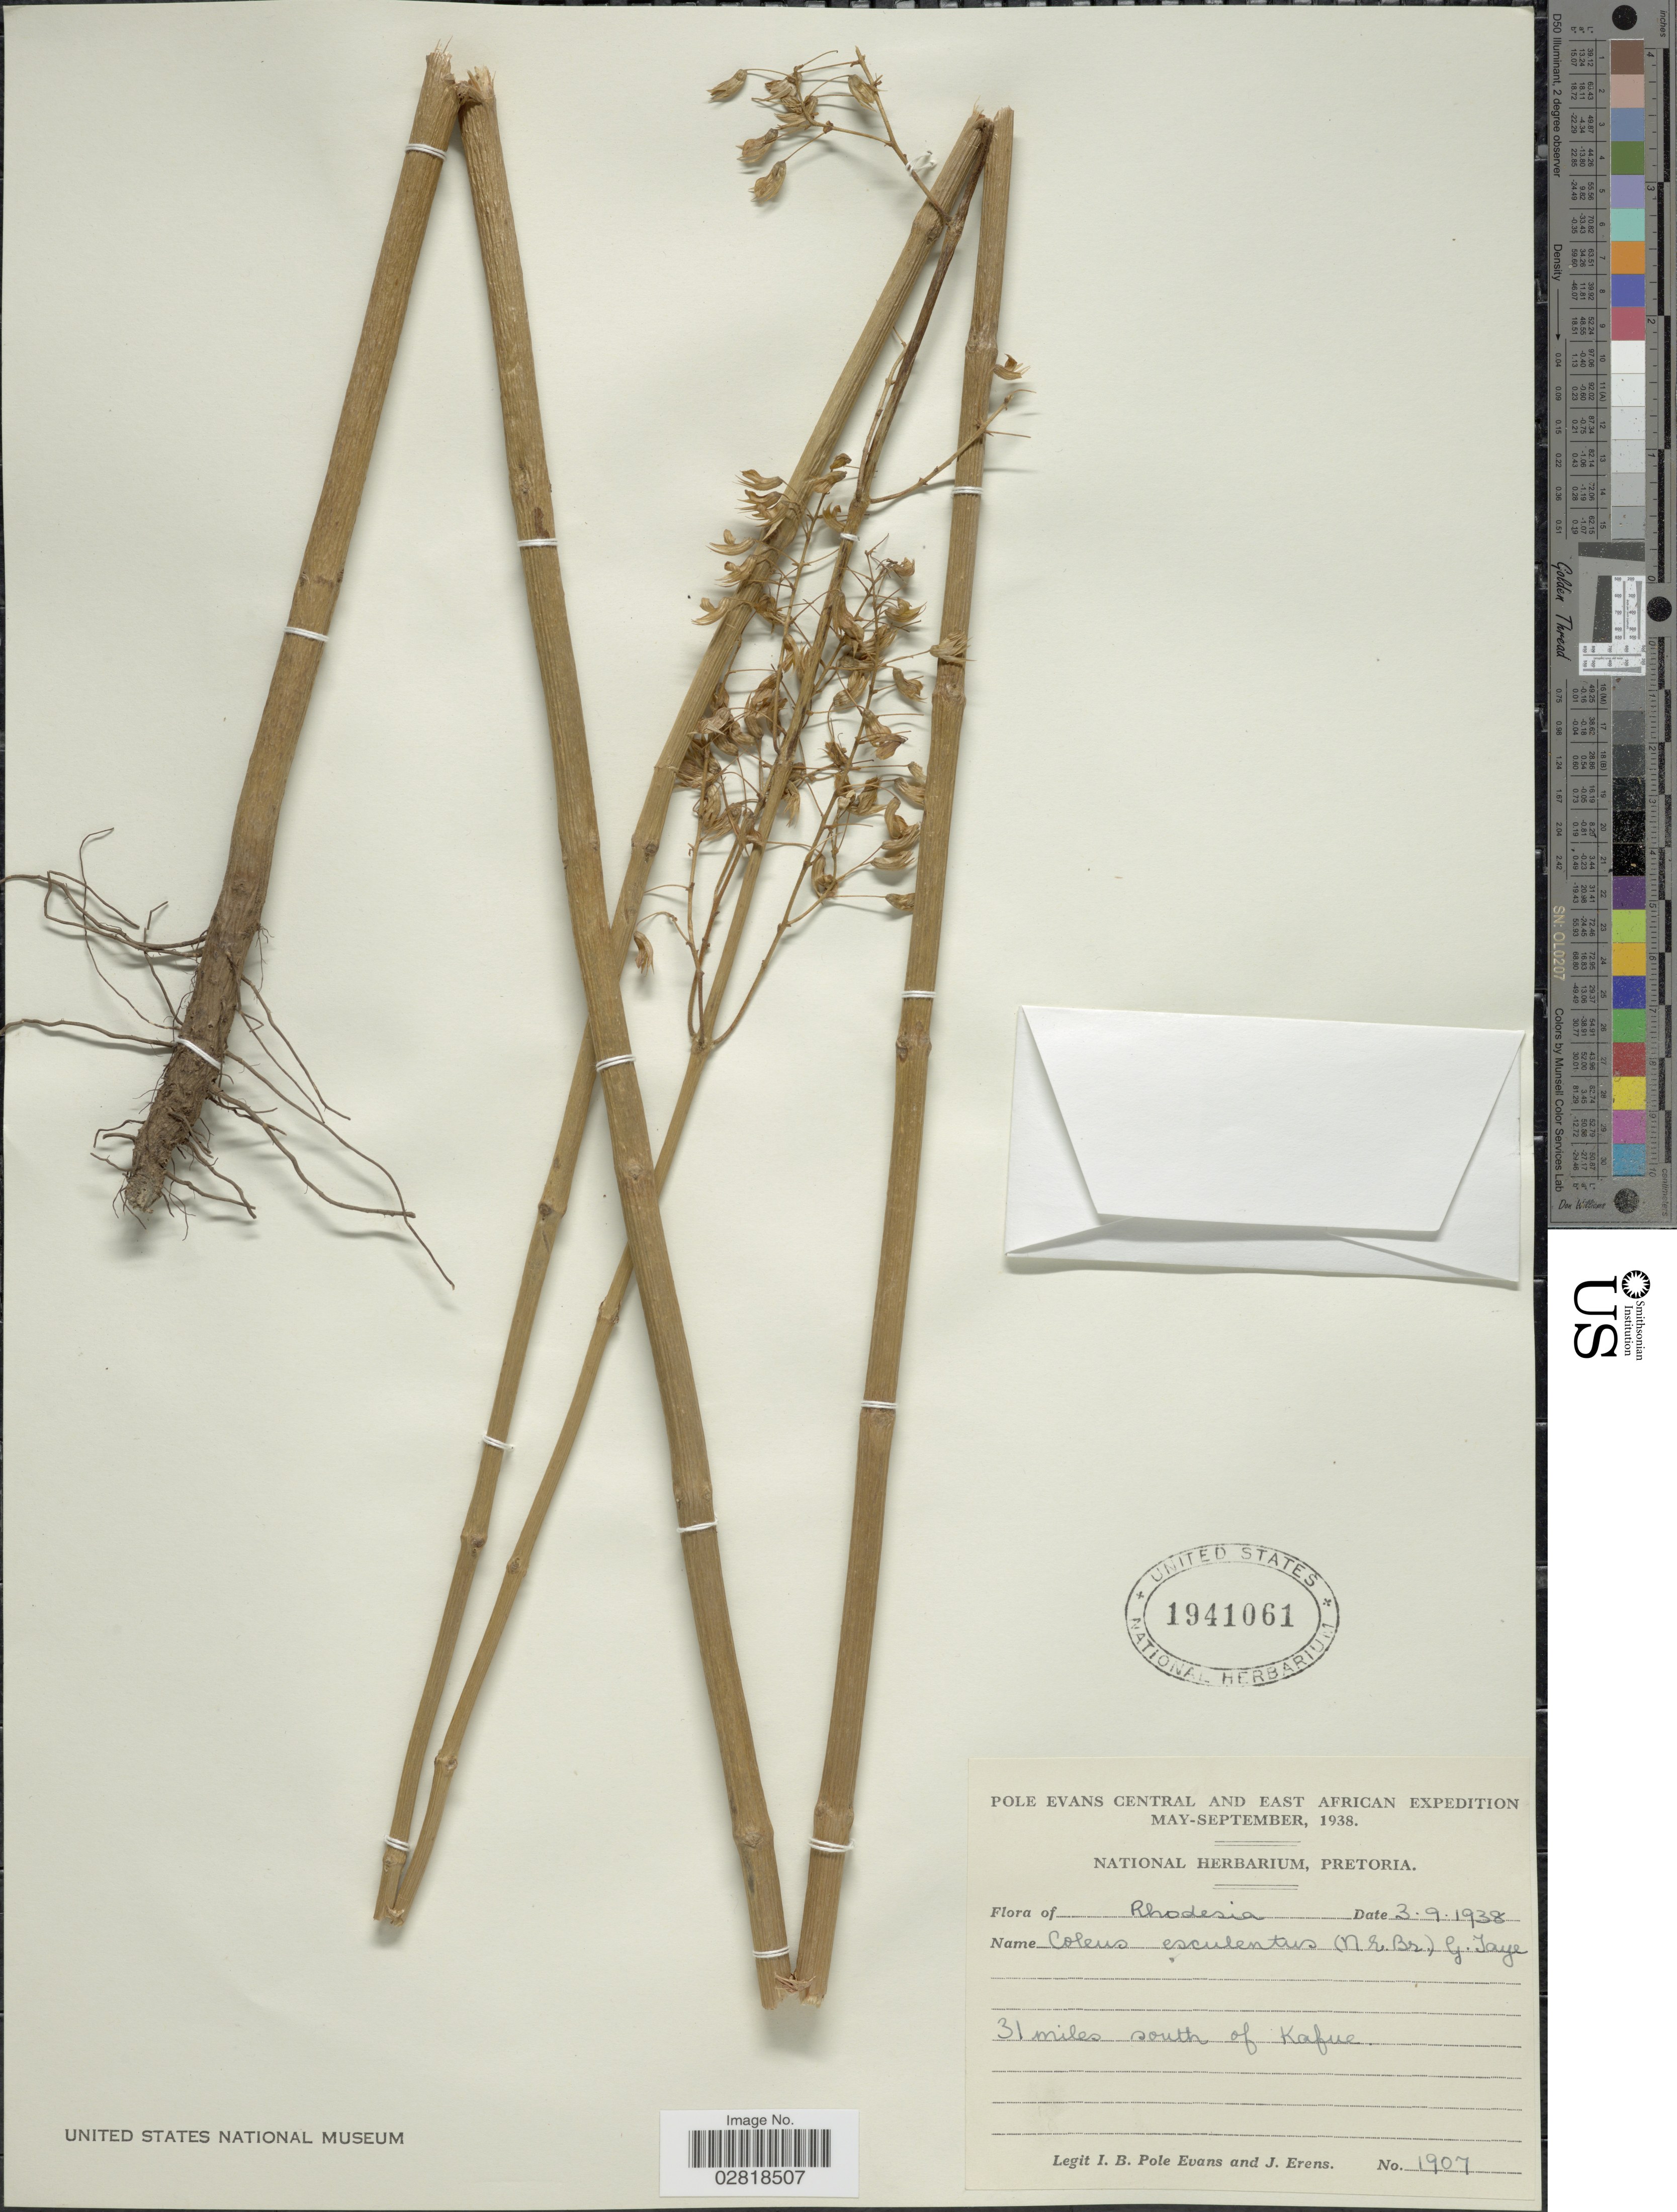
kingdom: Plantae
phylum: Tracheophyta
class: Magnoliopsida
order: Lamiales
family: Lamiaceae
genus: Plectranthus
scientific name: Plectranthus esculentus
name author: N.E. Br.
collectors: I. B. Pole-Evans & J. Erens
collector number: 1907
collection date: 1938-09-03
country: Zimbabwe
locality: Central and East Africa. Rhodesia. 31 miles south of Kafue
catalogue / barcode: US 1941061